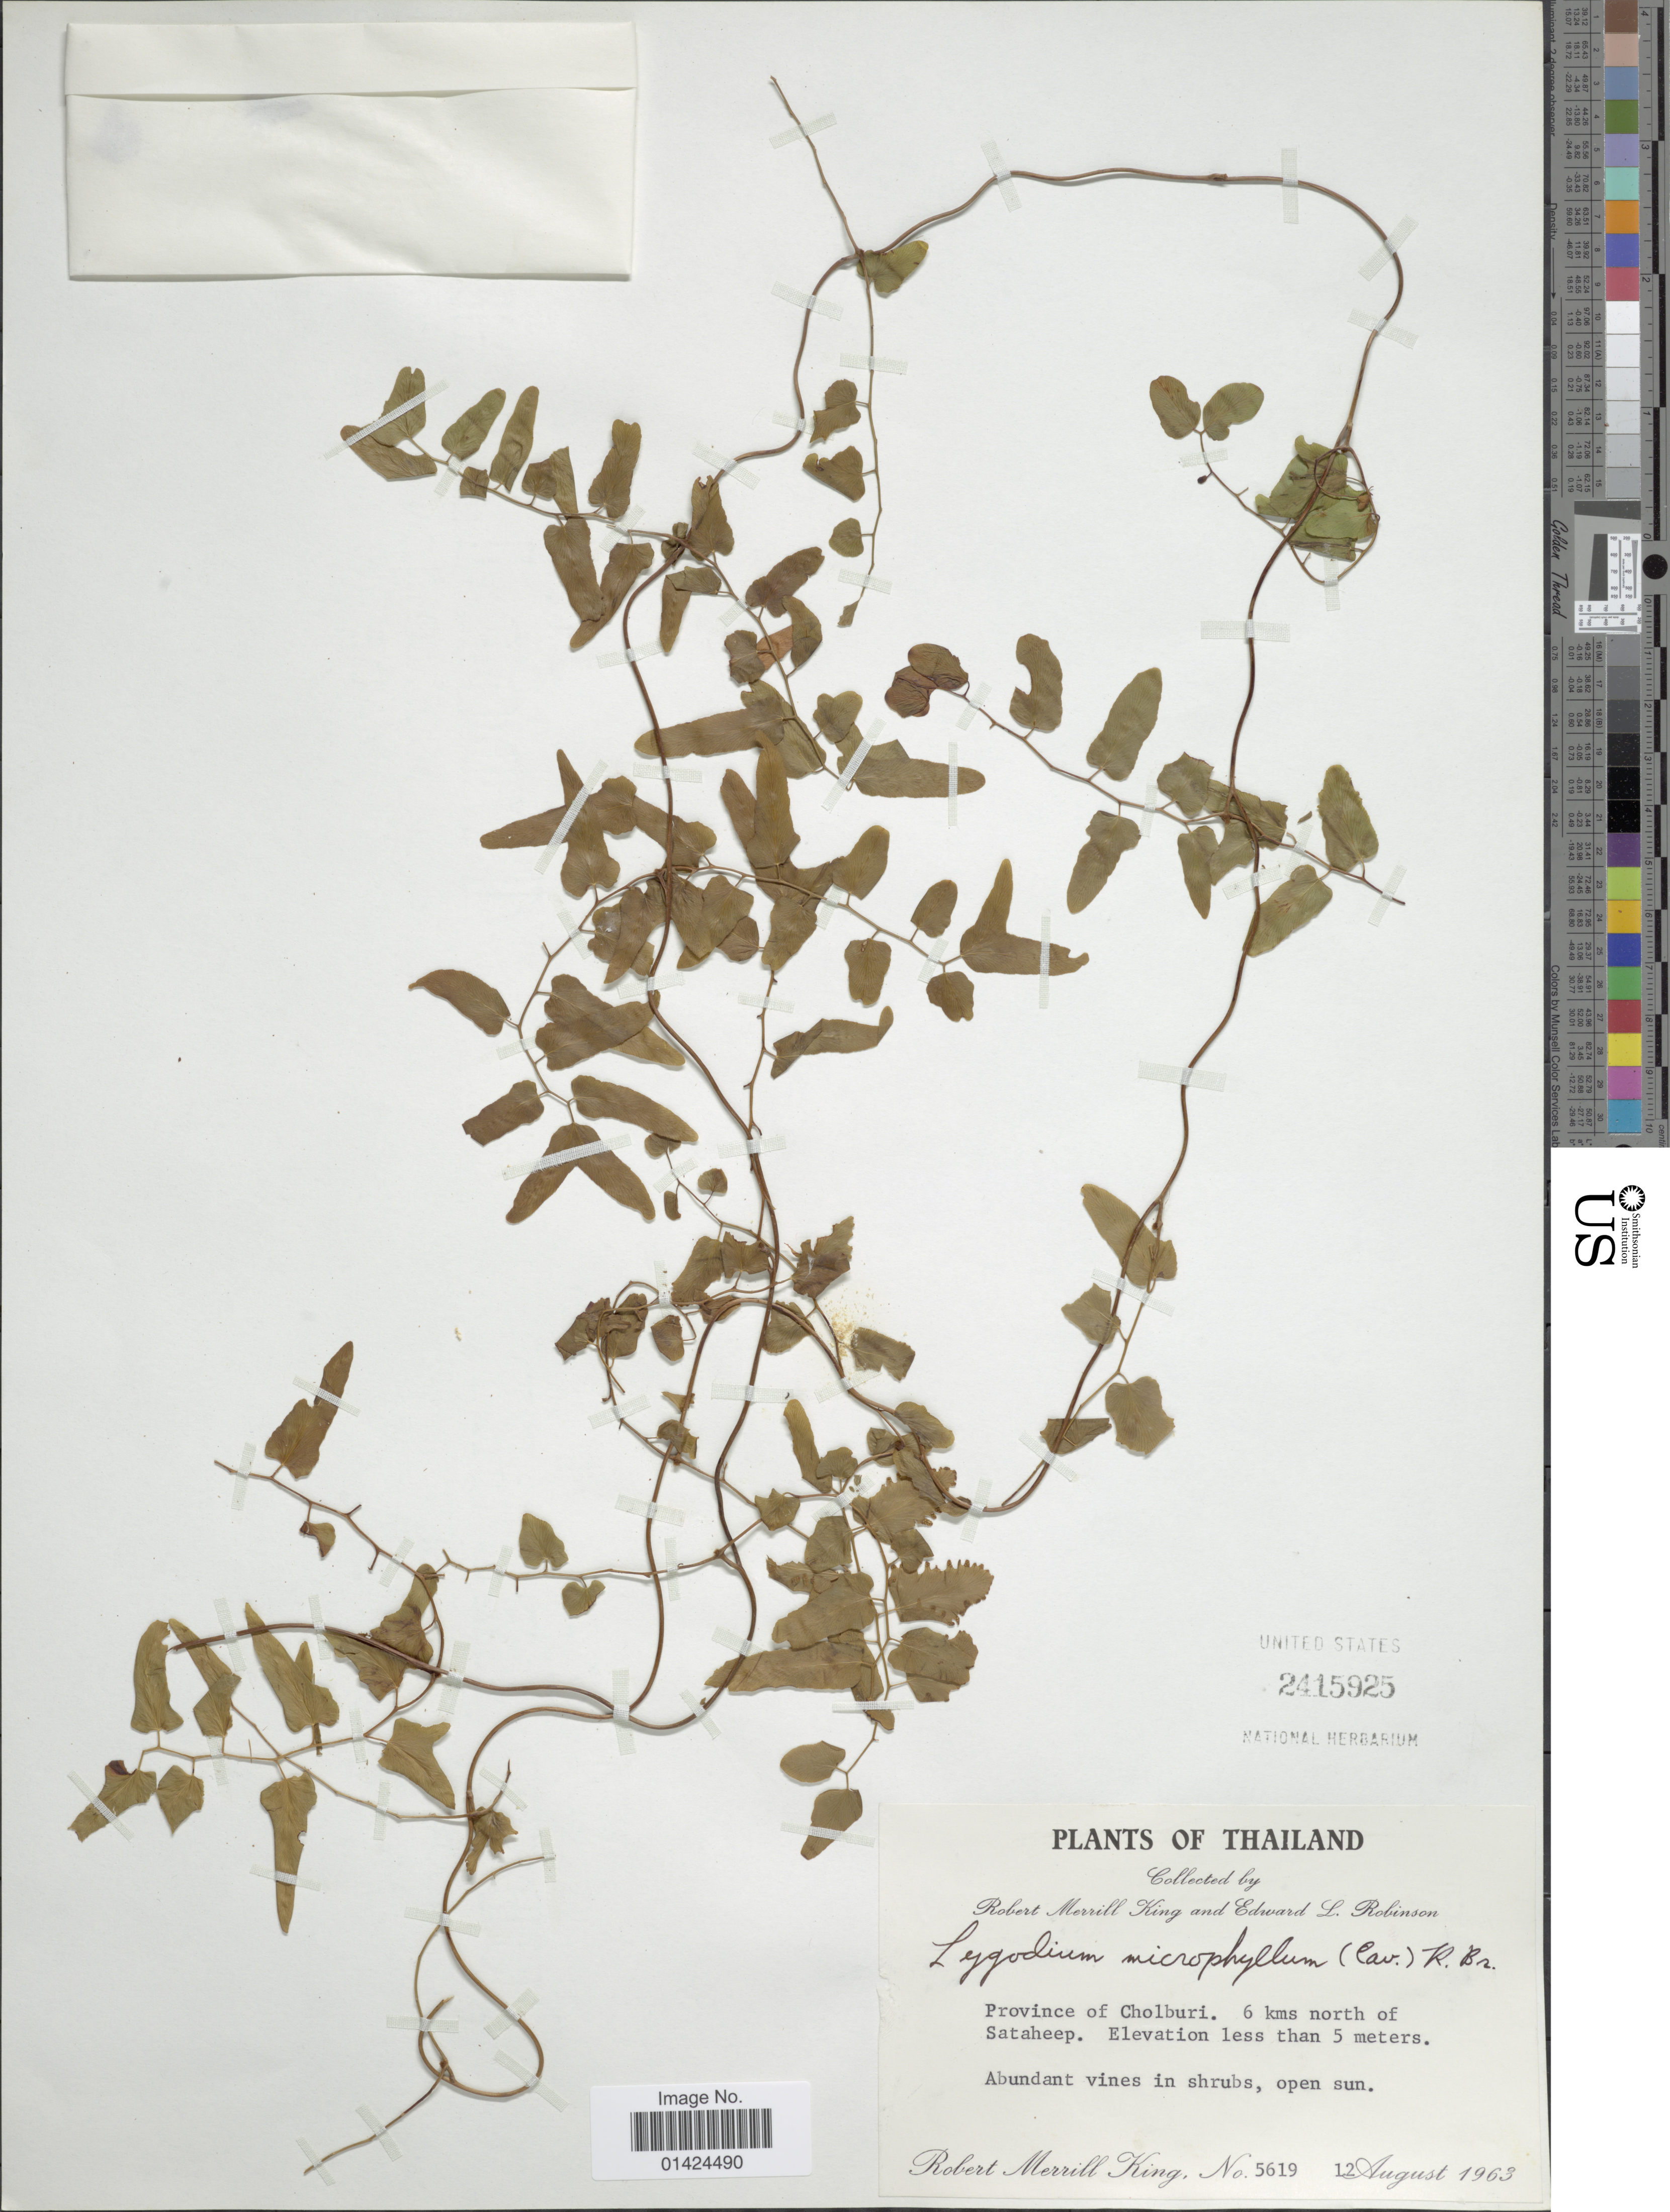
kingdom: Plantae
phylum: Tracheophyta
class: Polypodiopsida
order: Schizaeales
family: Lygodiaceae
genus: Lygodium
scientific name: Lygodium microphyllum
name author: (Cav.) R. Br.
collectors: R. M. King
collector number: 5619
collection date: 1963-08-12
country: Thailand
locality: Province of Cholburi. 6 kms north of Sataheep.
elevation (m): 5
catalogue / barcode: US 2415925